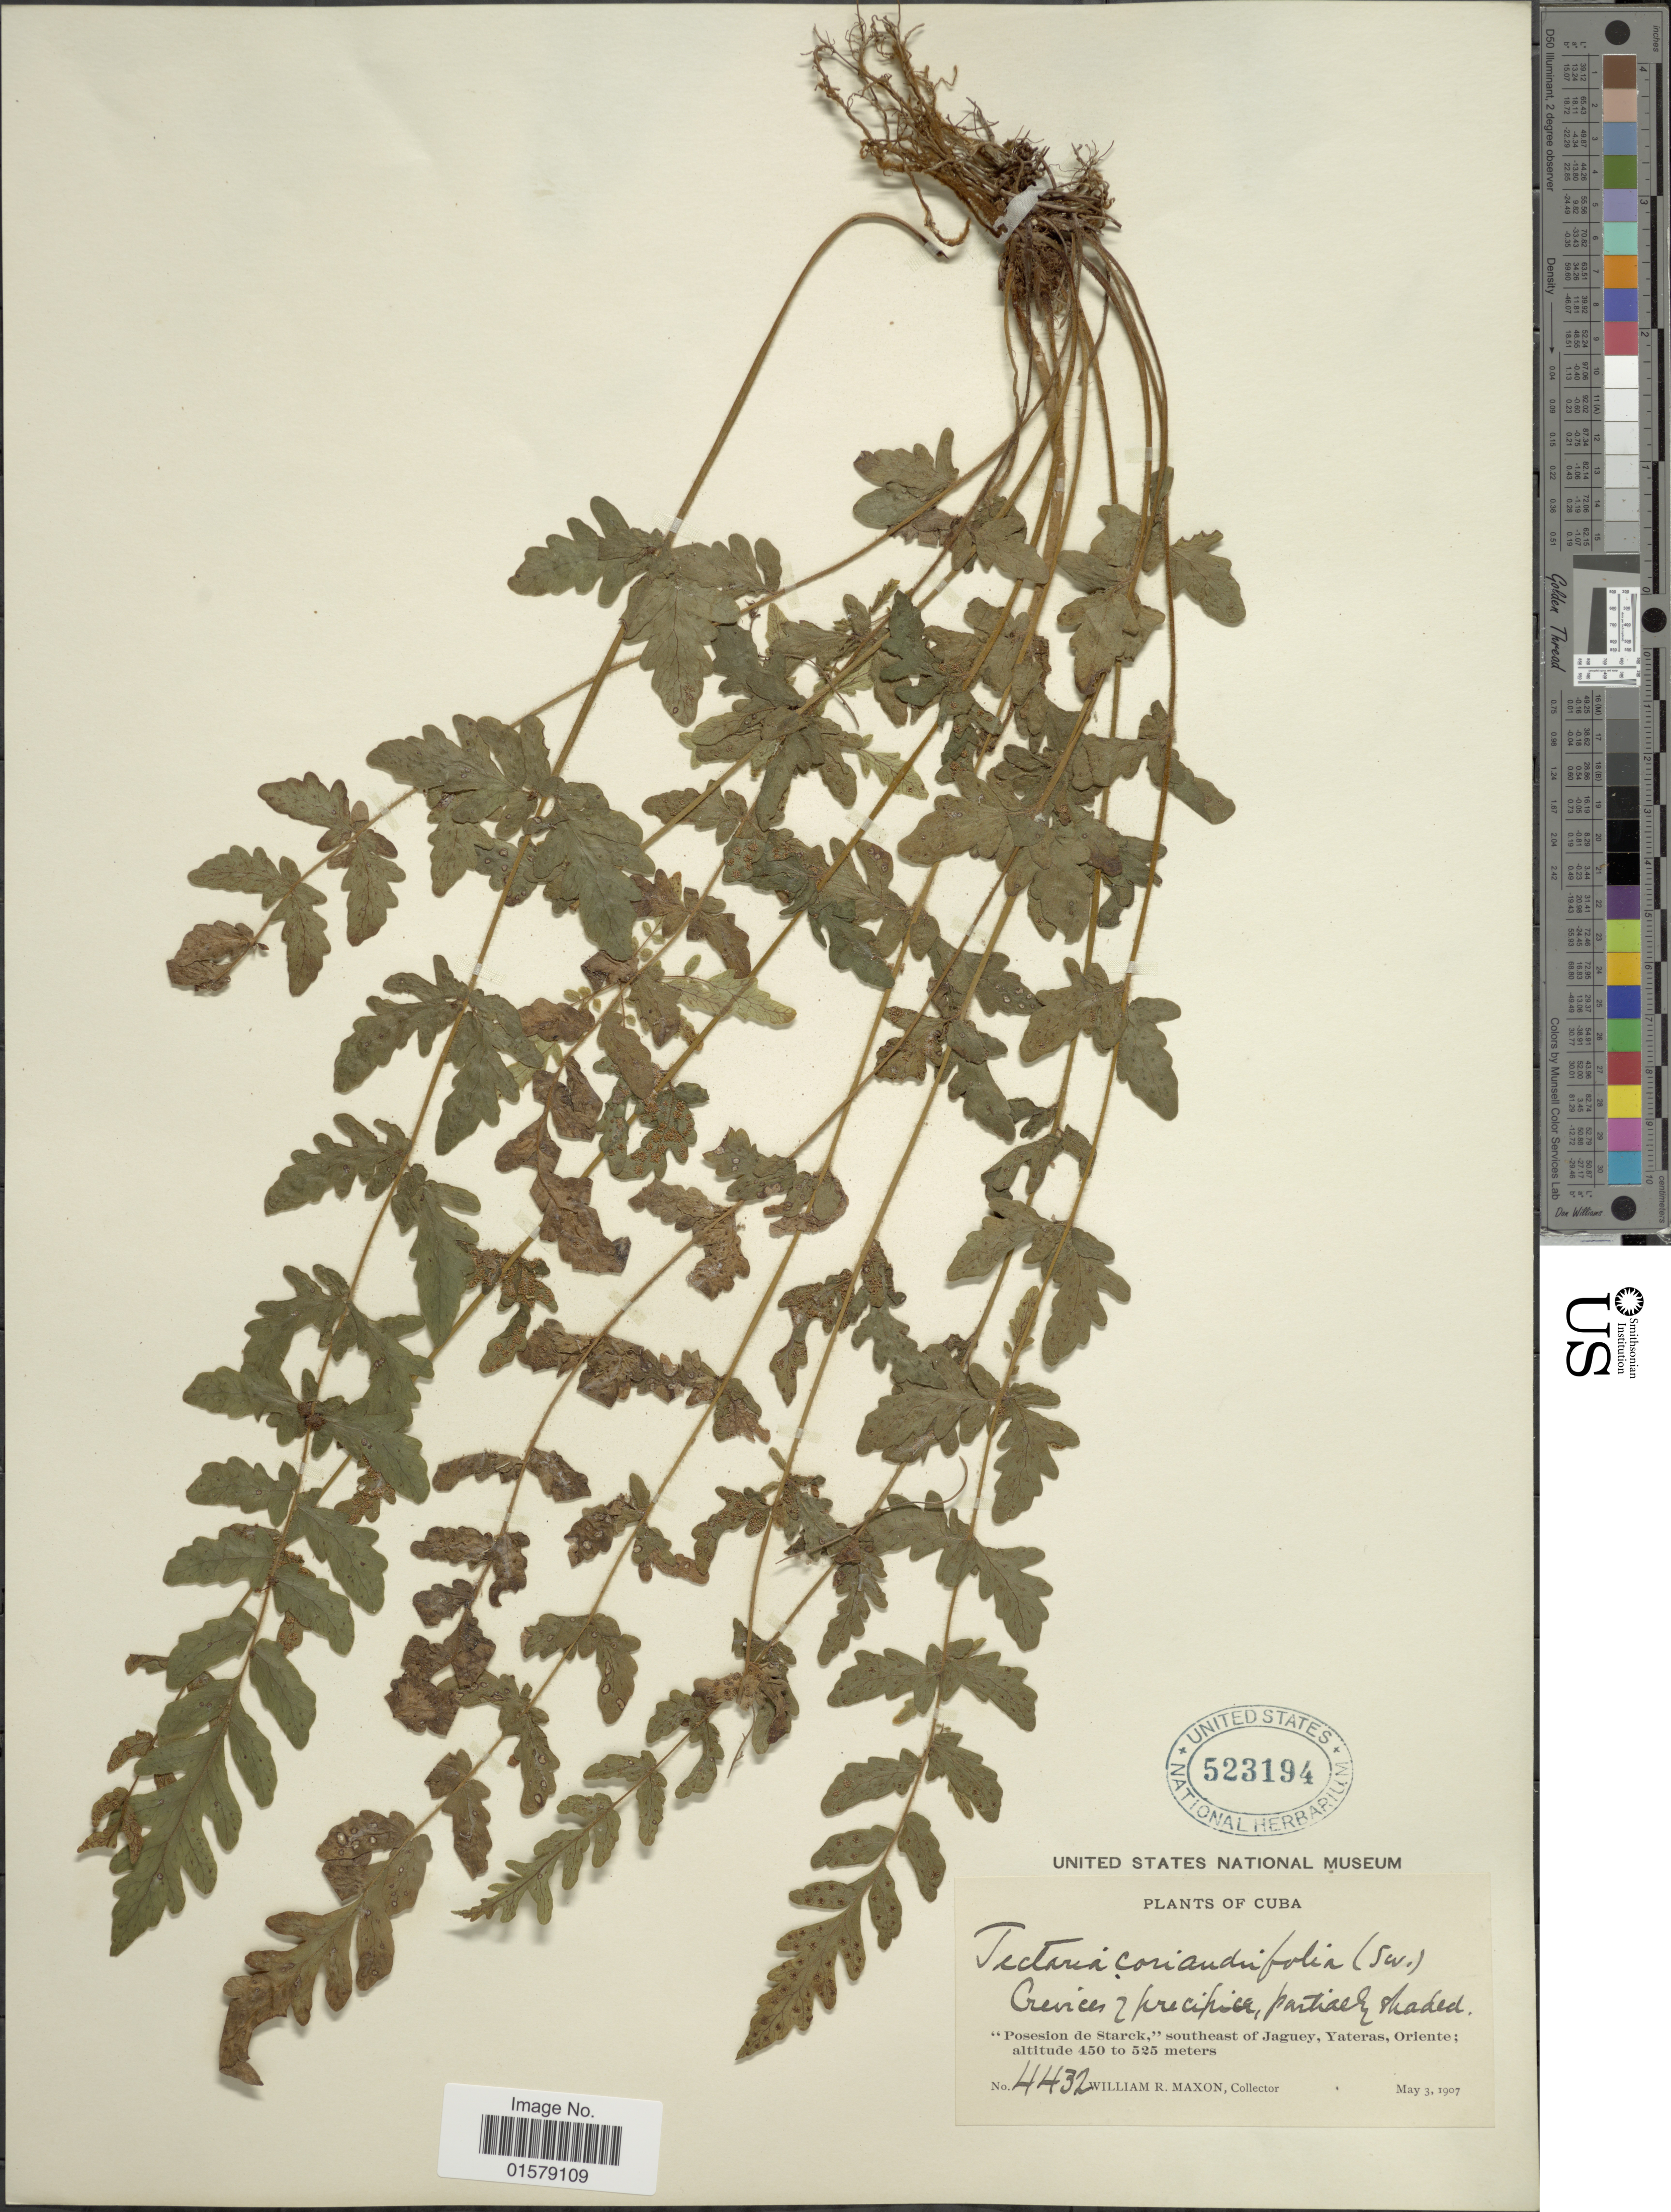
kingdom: Plantae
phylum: Tracheophyta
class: Polypodiopsida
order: Polypodiales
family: Tectariaceae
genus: Tectaria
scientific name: Tectaria coriandrifolia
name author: Underw.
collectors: W. R. Maxon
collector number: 4432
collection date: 1907-05-03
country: Cuba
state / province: Oriente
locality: Posesion de Starck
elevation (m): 450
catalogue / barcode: US 523194